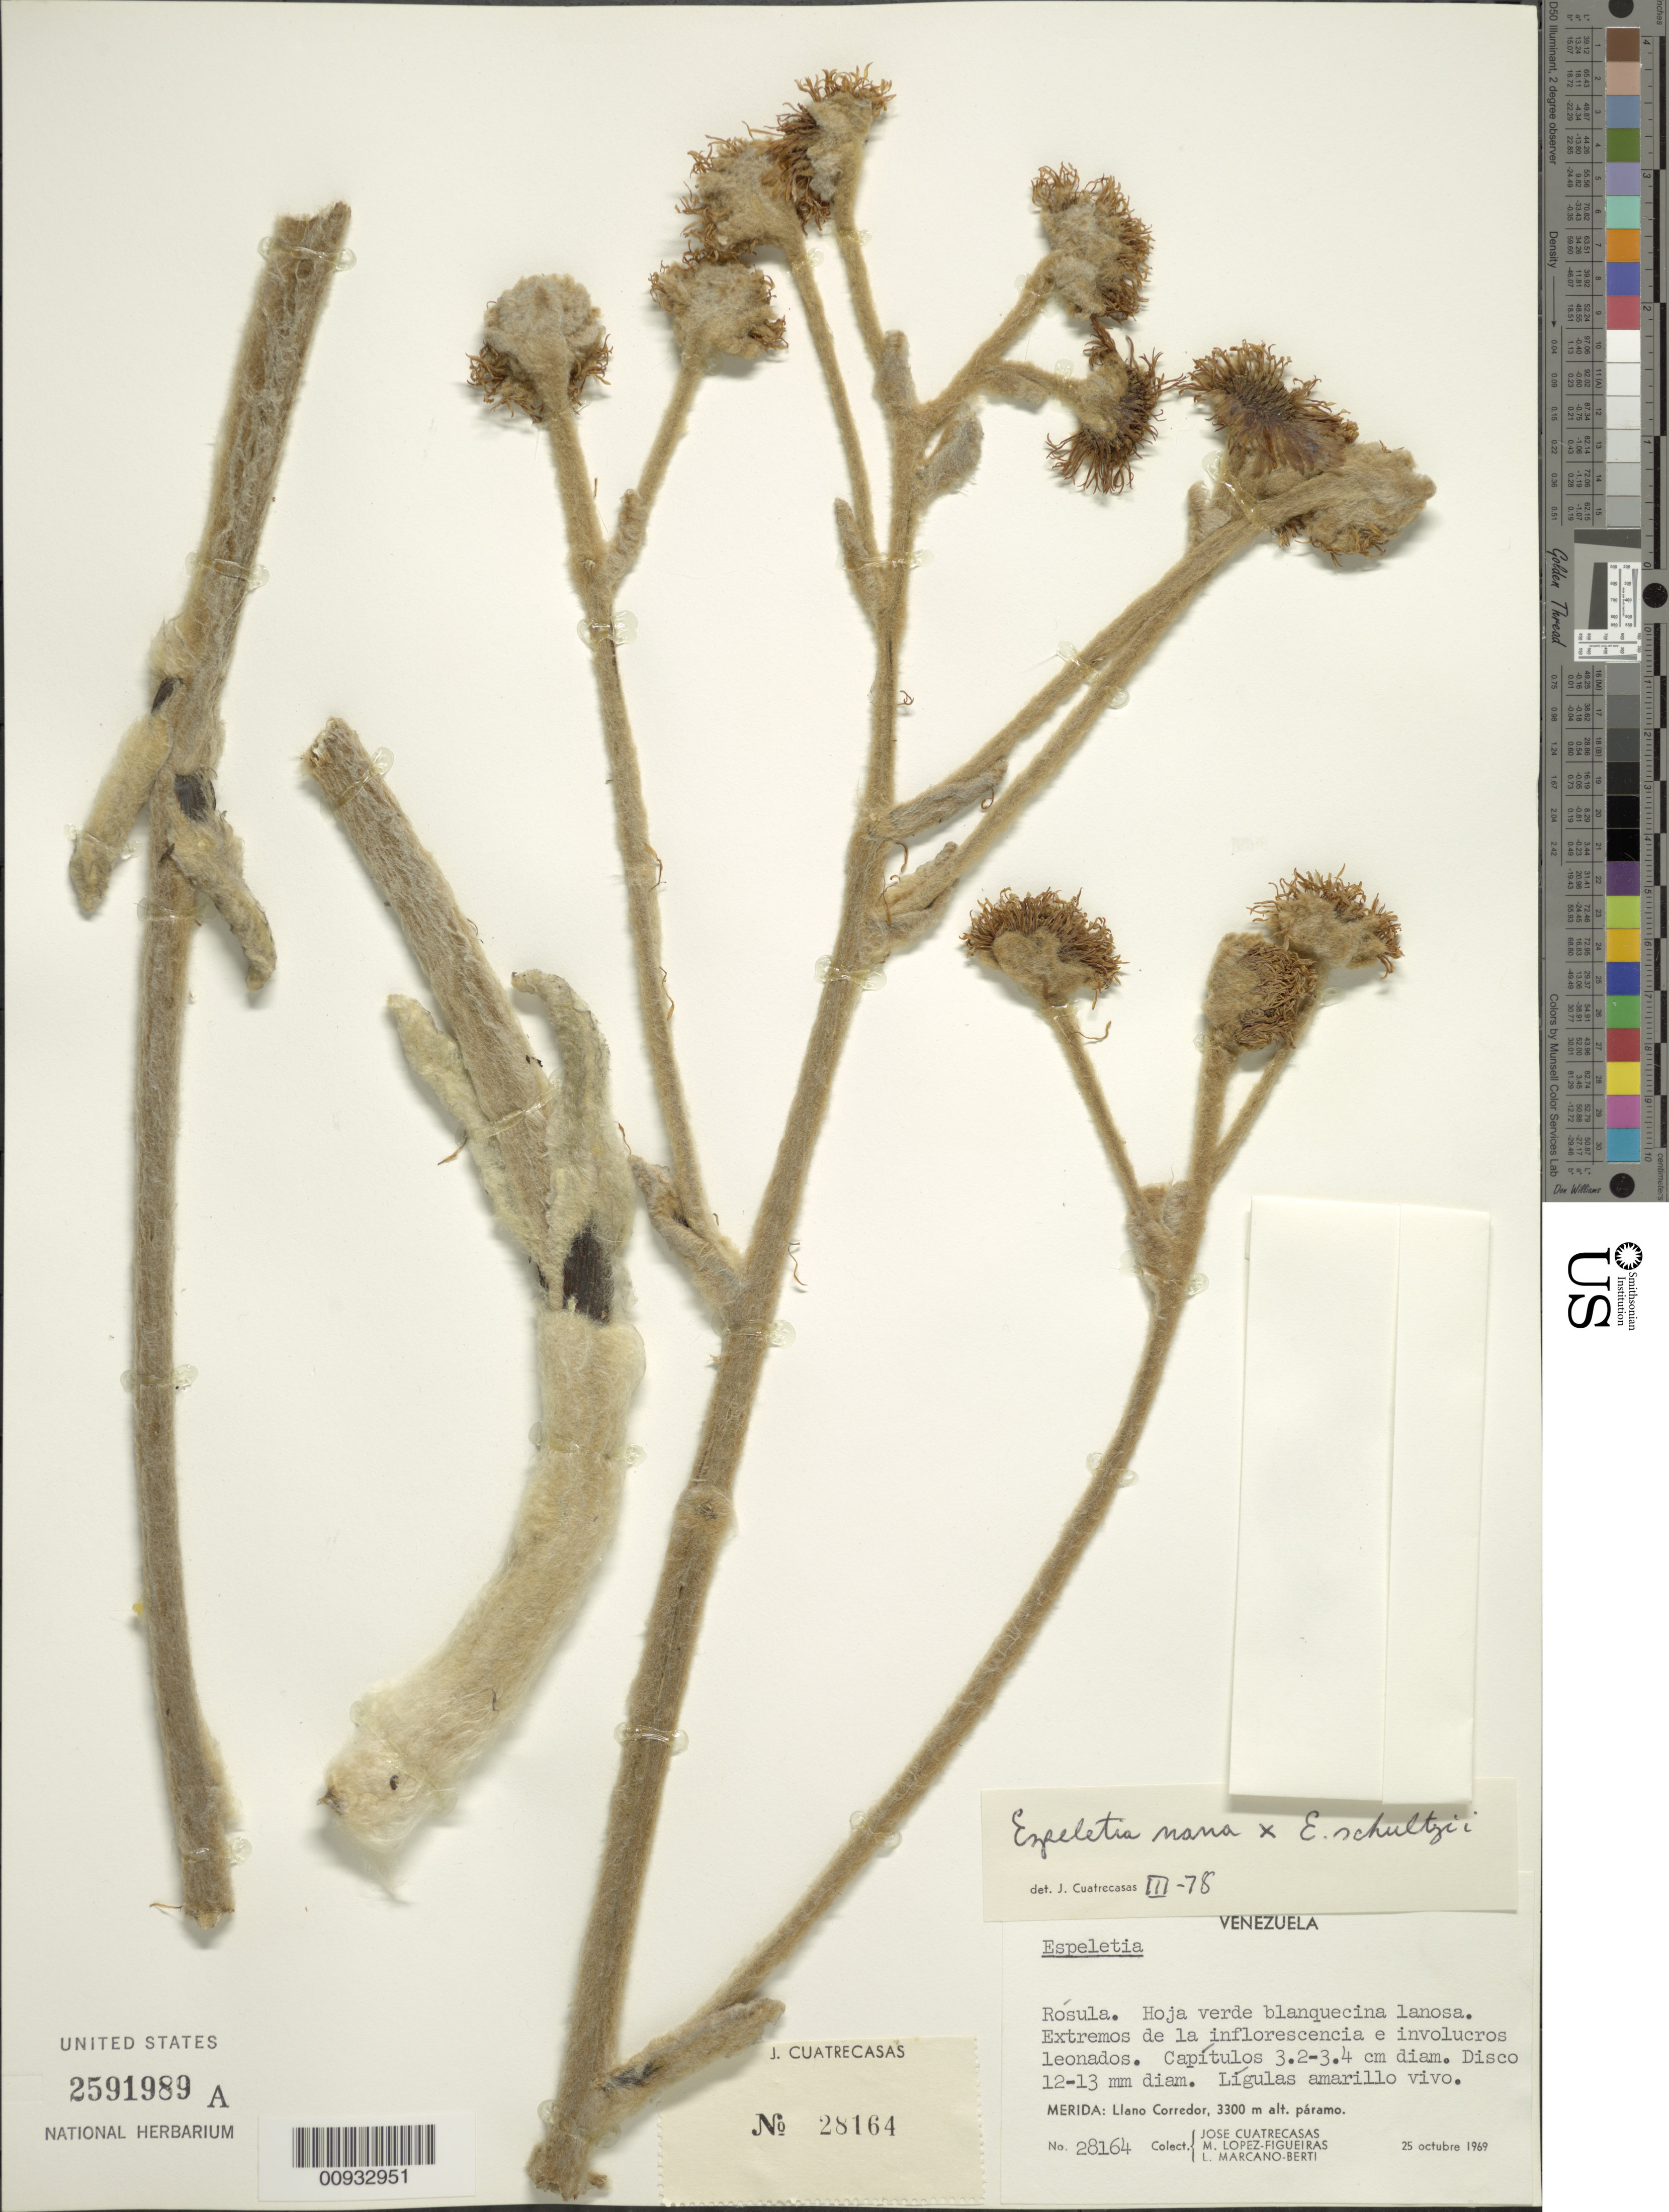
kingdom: Plantae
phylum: Tracheophyta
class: Magnoliopsida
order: Asterales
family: Asteraceae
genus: Espeletia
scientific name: Espeletia nana x E. schultzii Wedd.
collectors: J. Cuatrecasas, M. Lopéz-F. & L. Marcano-Berti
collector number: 28164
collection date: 1969-10-25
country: Venezuela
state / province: Mérida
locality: Llano Corredor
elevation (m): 3300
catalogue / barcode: US 2591989A